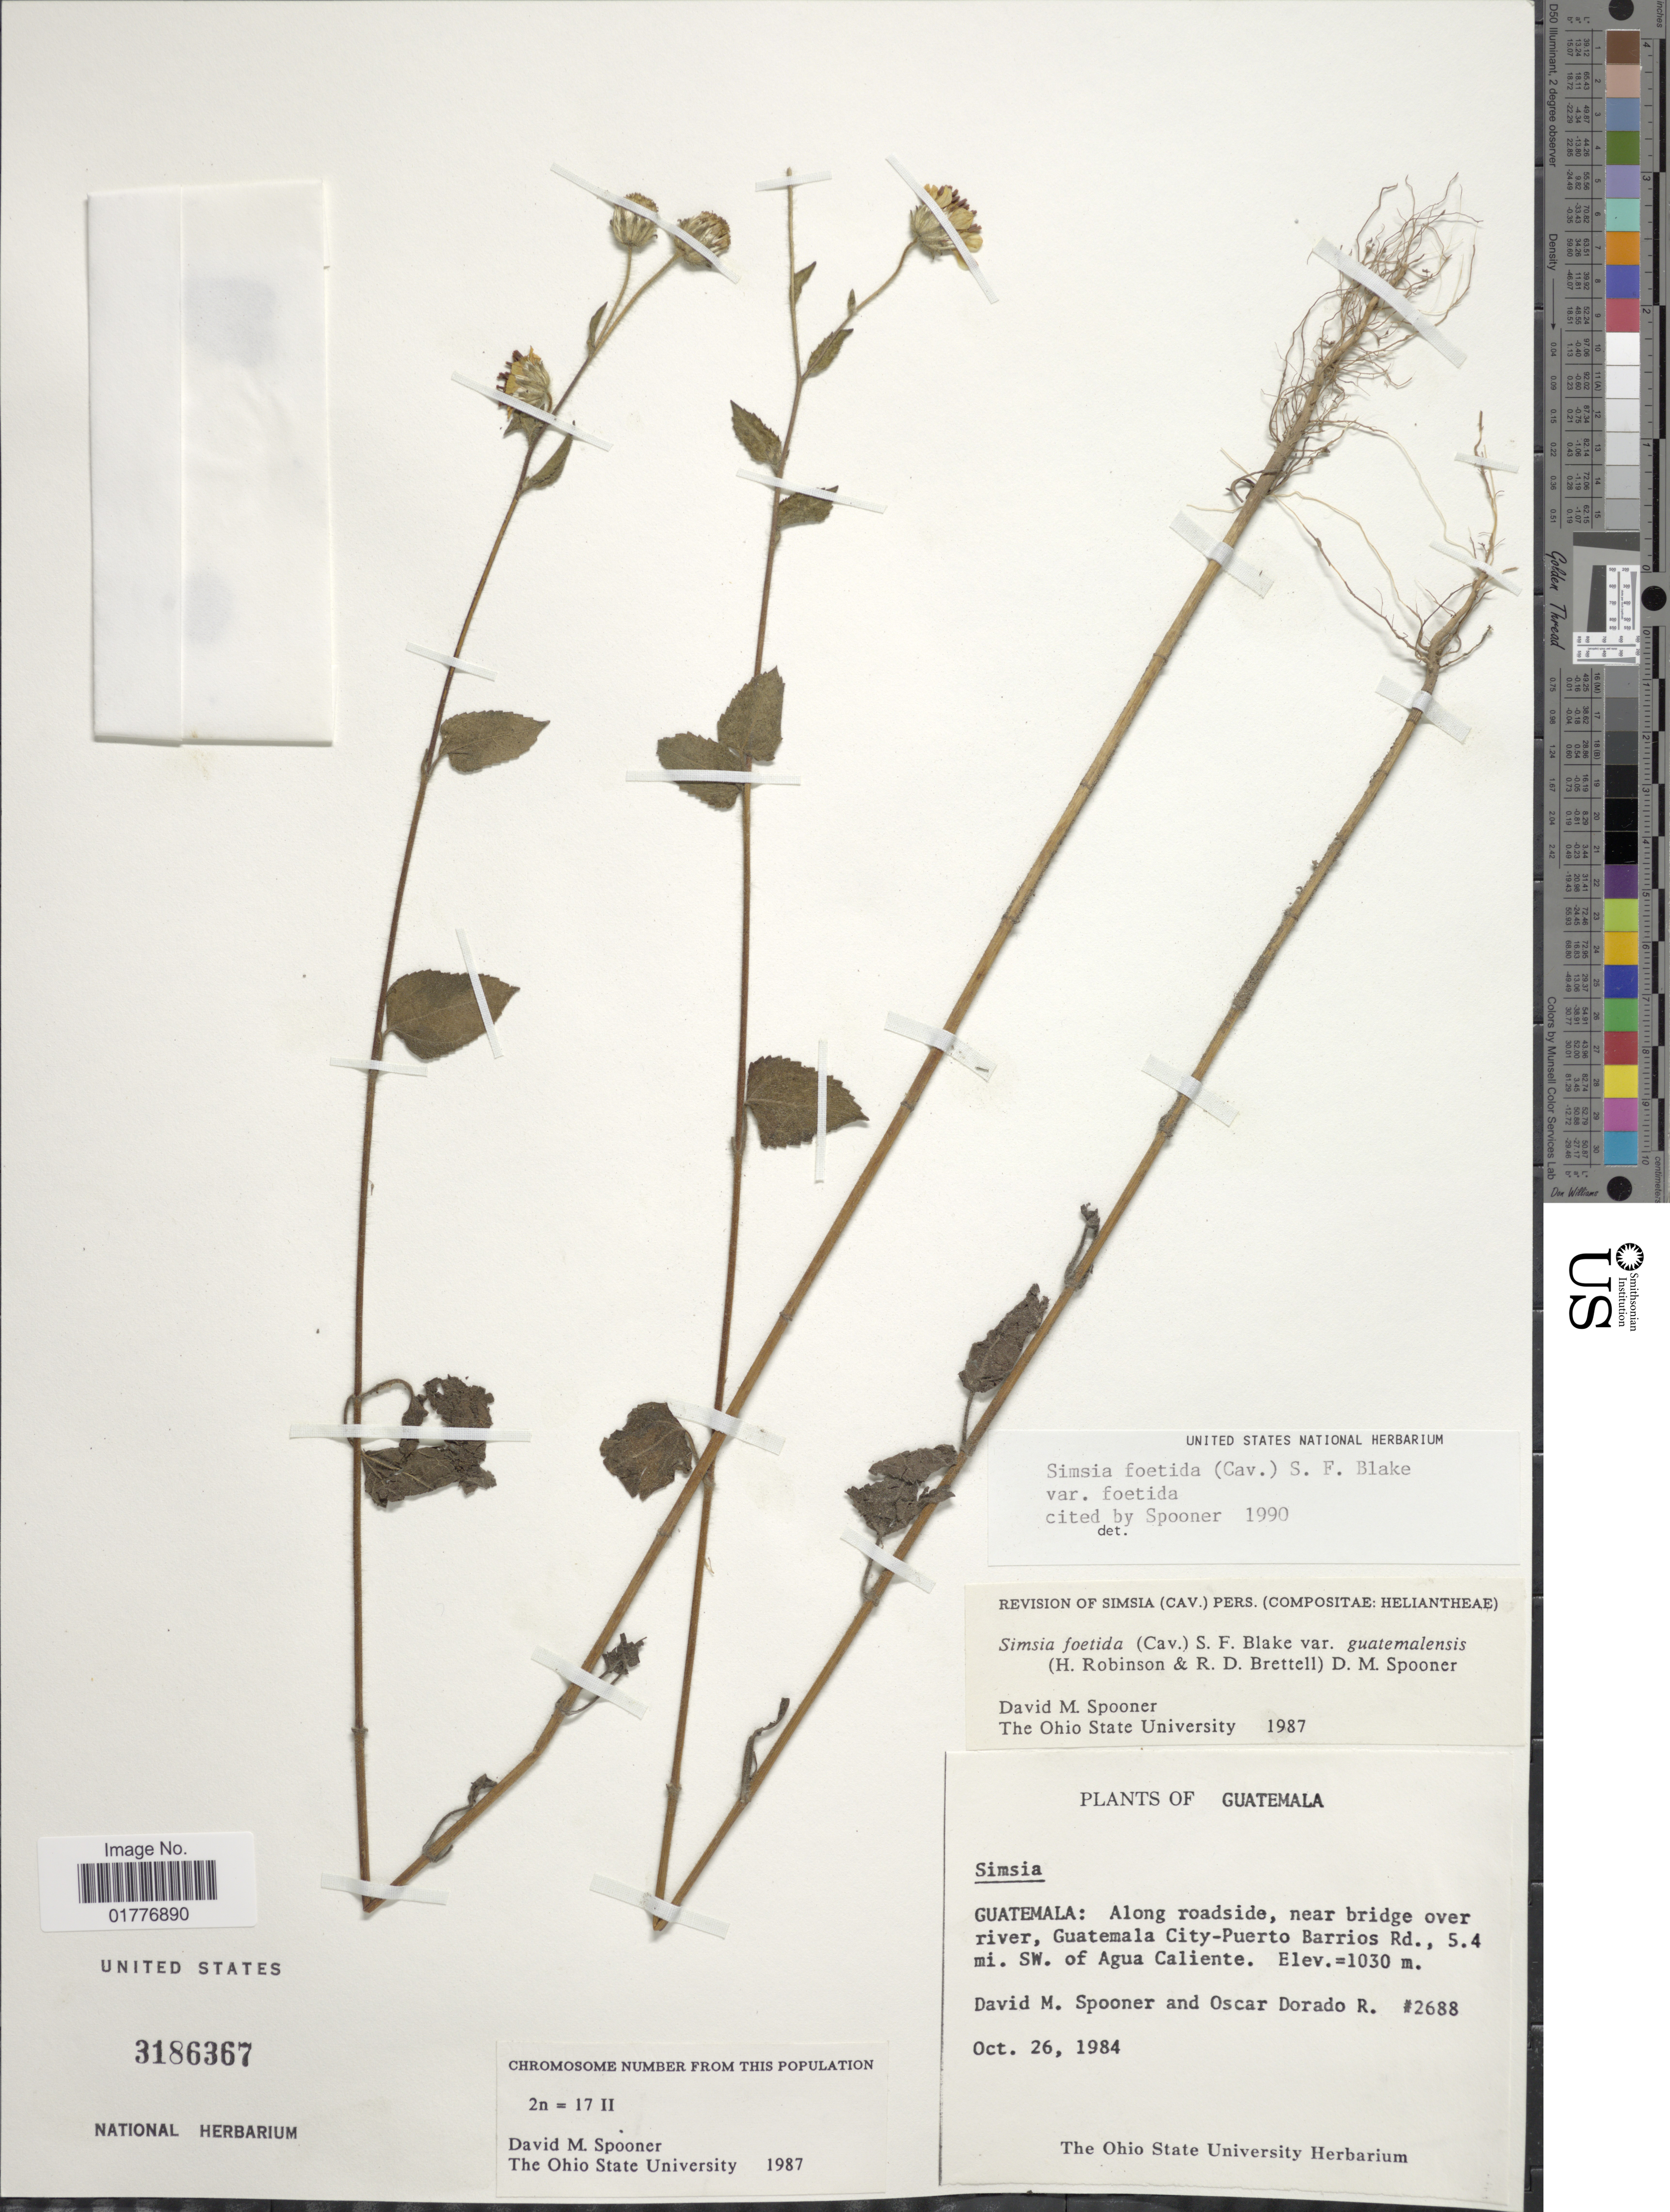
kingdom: Plantae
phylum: Tracheophyta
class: Magnoliopsida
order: Asterales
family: Asteraceae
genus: Simsia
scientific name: Simsia foetida var. foetida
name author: (Cav.) S.F. Blake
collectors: D. Spooner & O. R. Dorado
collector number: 2688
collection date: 1984-10-26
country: Guatemala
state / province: Guatemala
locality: Guatemala: Along roadside, near bridge over river, Guatemala City-Puerto Barrios Rd., 5.4 mi. S. W. of Agua Caliente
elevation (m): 1030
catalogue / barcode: US 3186367